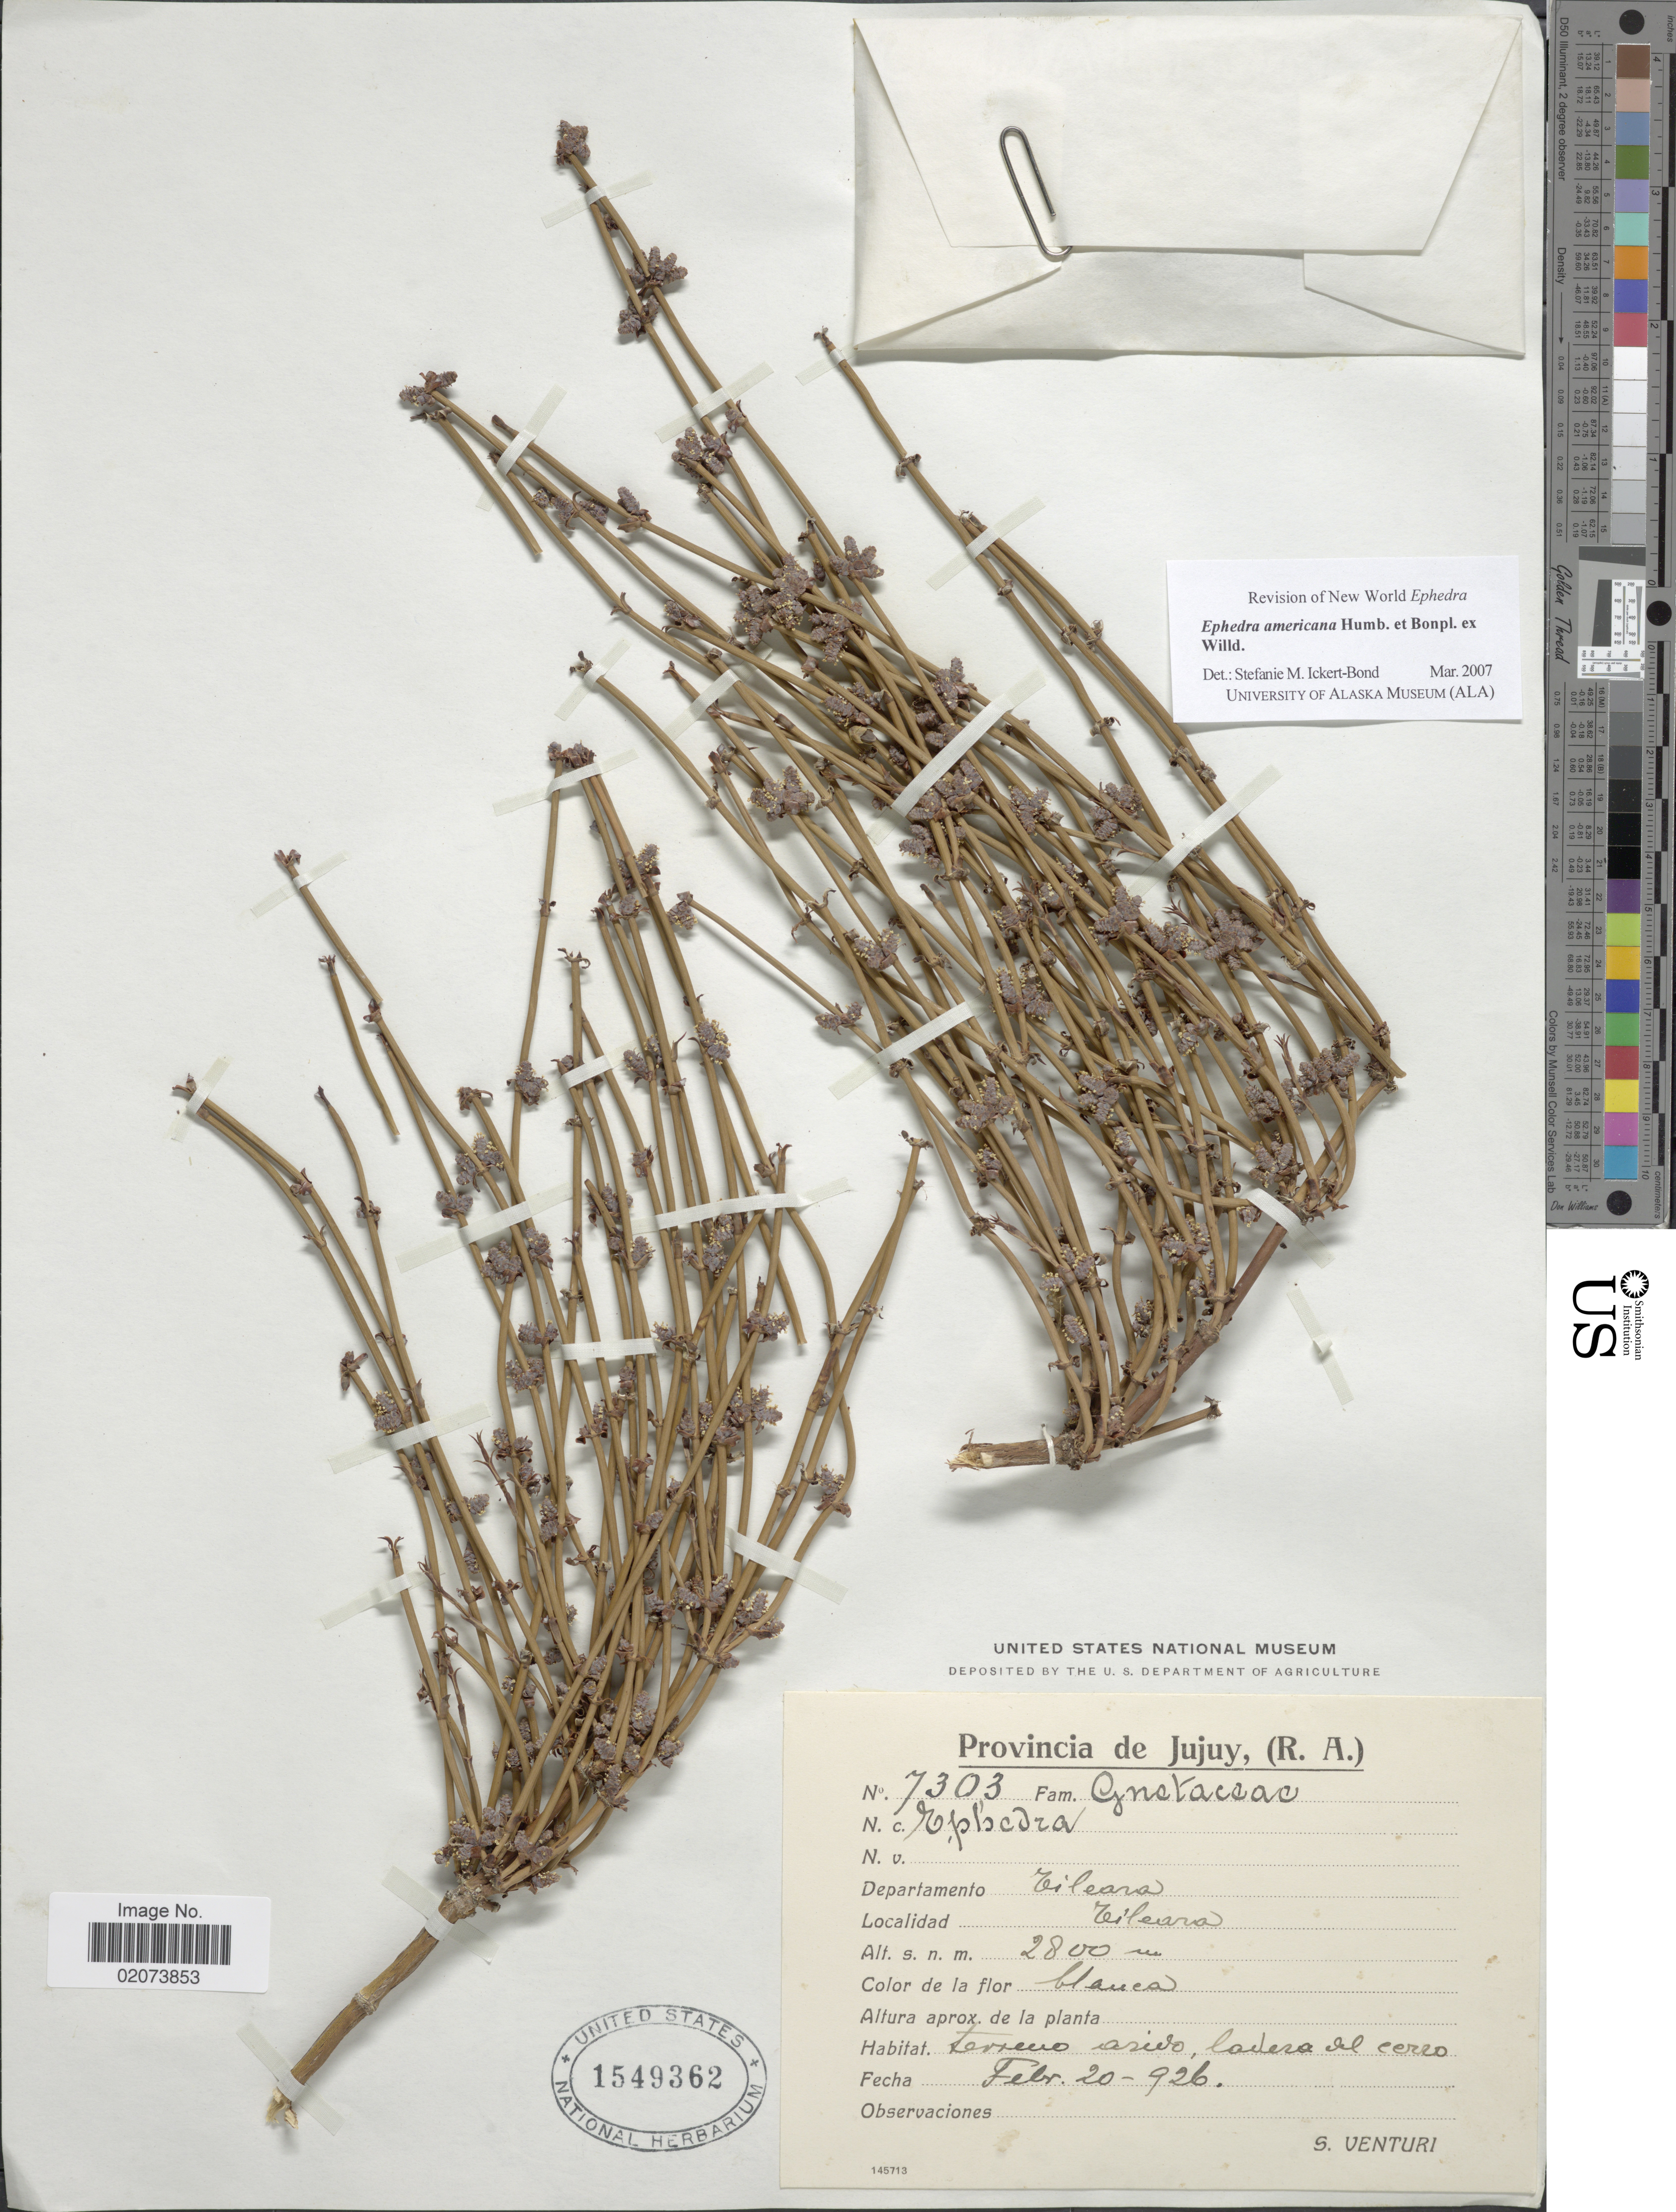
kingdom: Plantae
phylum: Tracheophyta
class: Gnetopsida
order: Ephedrales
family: Ephedraceae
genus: Ephedra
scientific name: Ephedra americana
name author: Humb. & Bonpl. ex Willd.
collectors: S. Venturi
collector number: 7303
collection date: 1926-02-20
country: Argentina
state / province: Jujuy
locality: (R.A.) Departamento Tilcara, Tilcara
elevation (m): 2800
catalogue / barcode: US 1549362